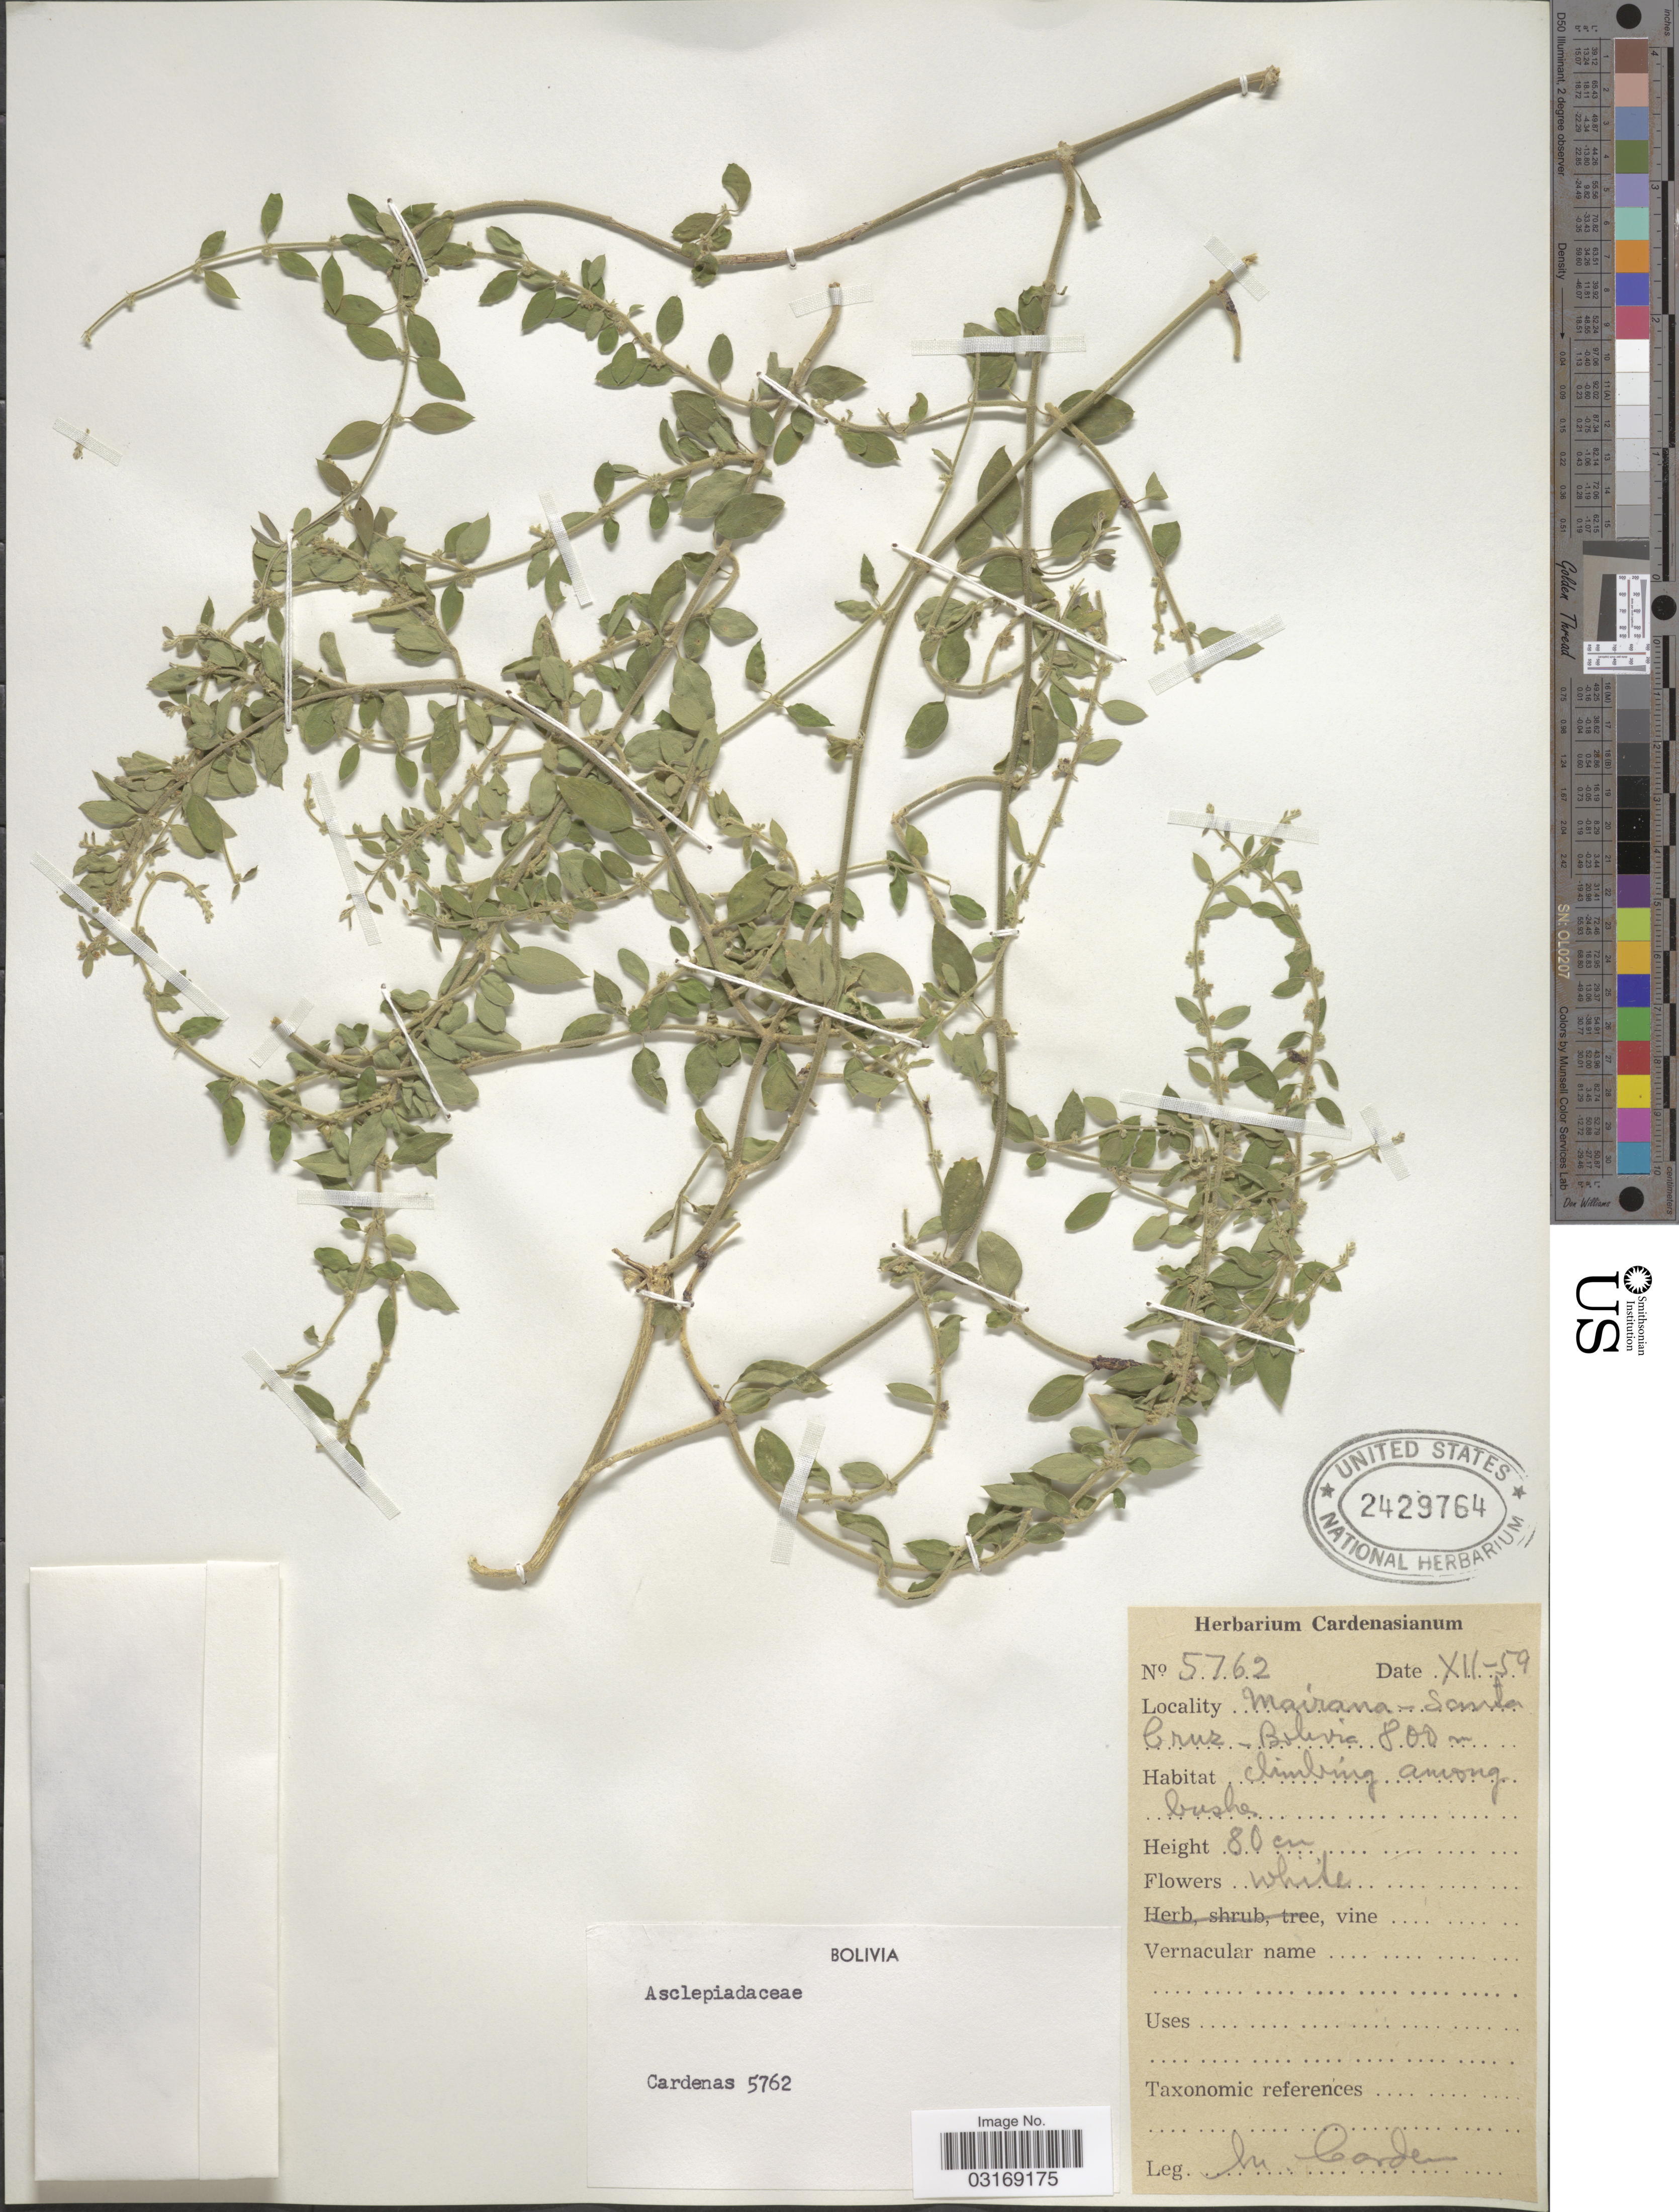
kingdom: Plantae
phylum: Tracheophyta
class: Magnoliopsida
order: Gentianales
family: Apocynaceae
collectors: M. Cárdenas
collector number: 5762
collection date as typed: Transcribed d/m/y: /12/59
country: Bolivia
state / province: Santa Cruz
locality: Mairana.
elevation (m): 800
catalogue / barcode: US 2429764